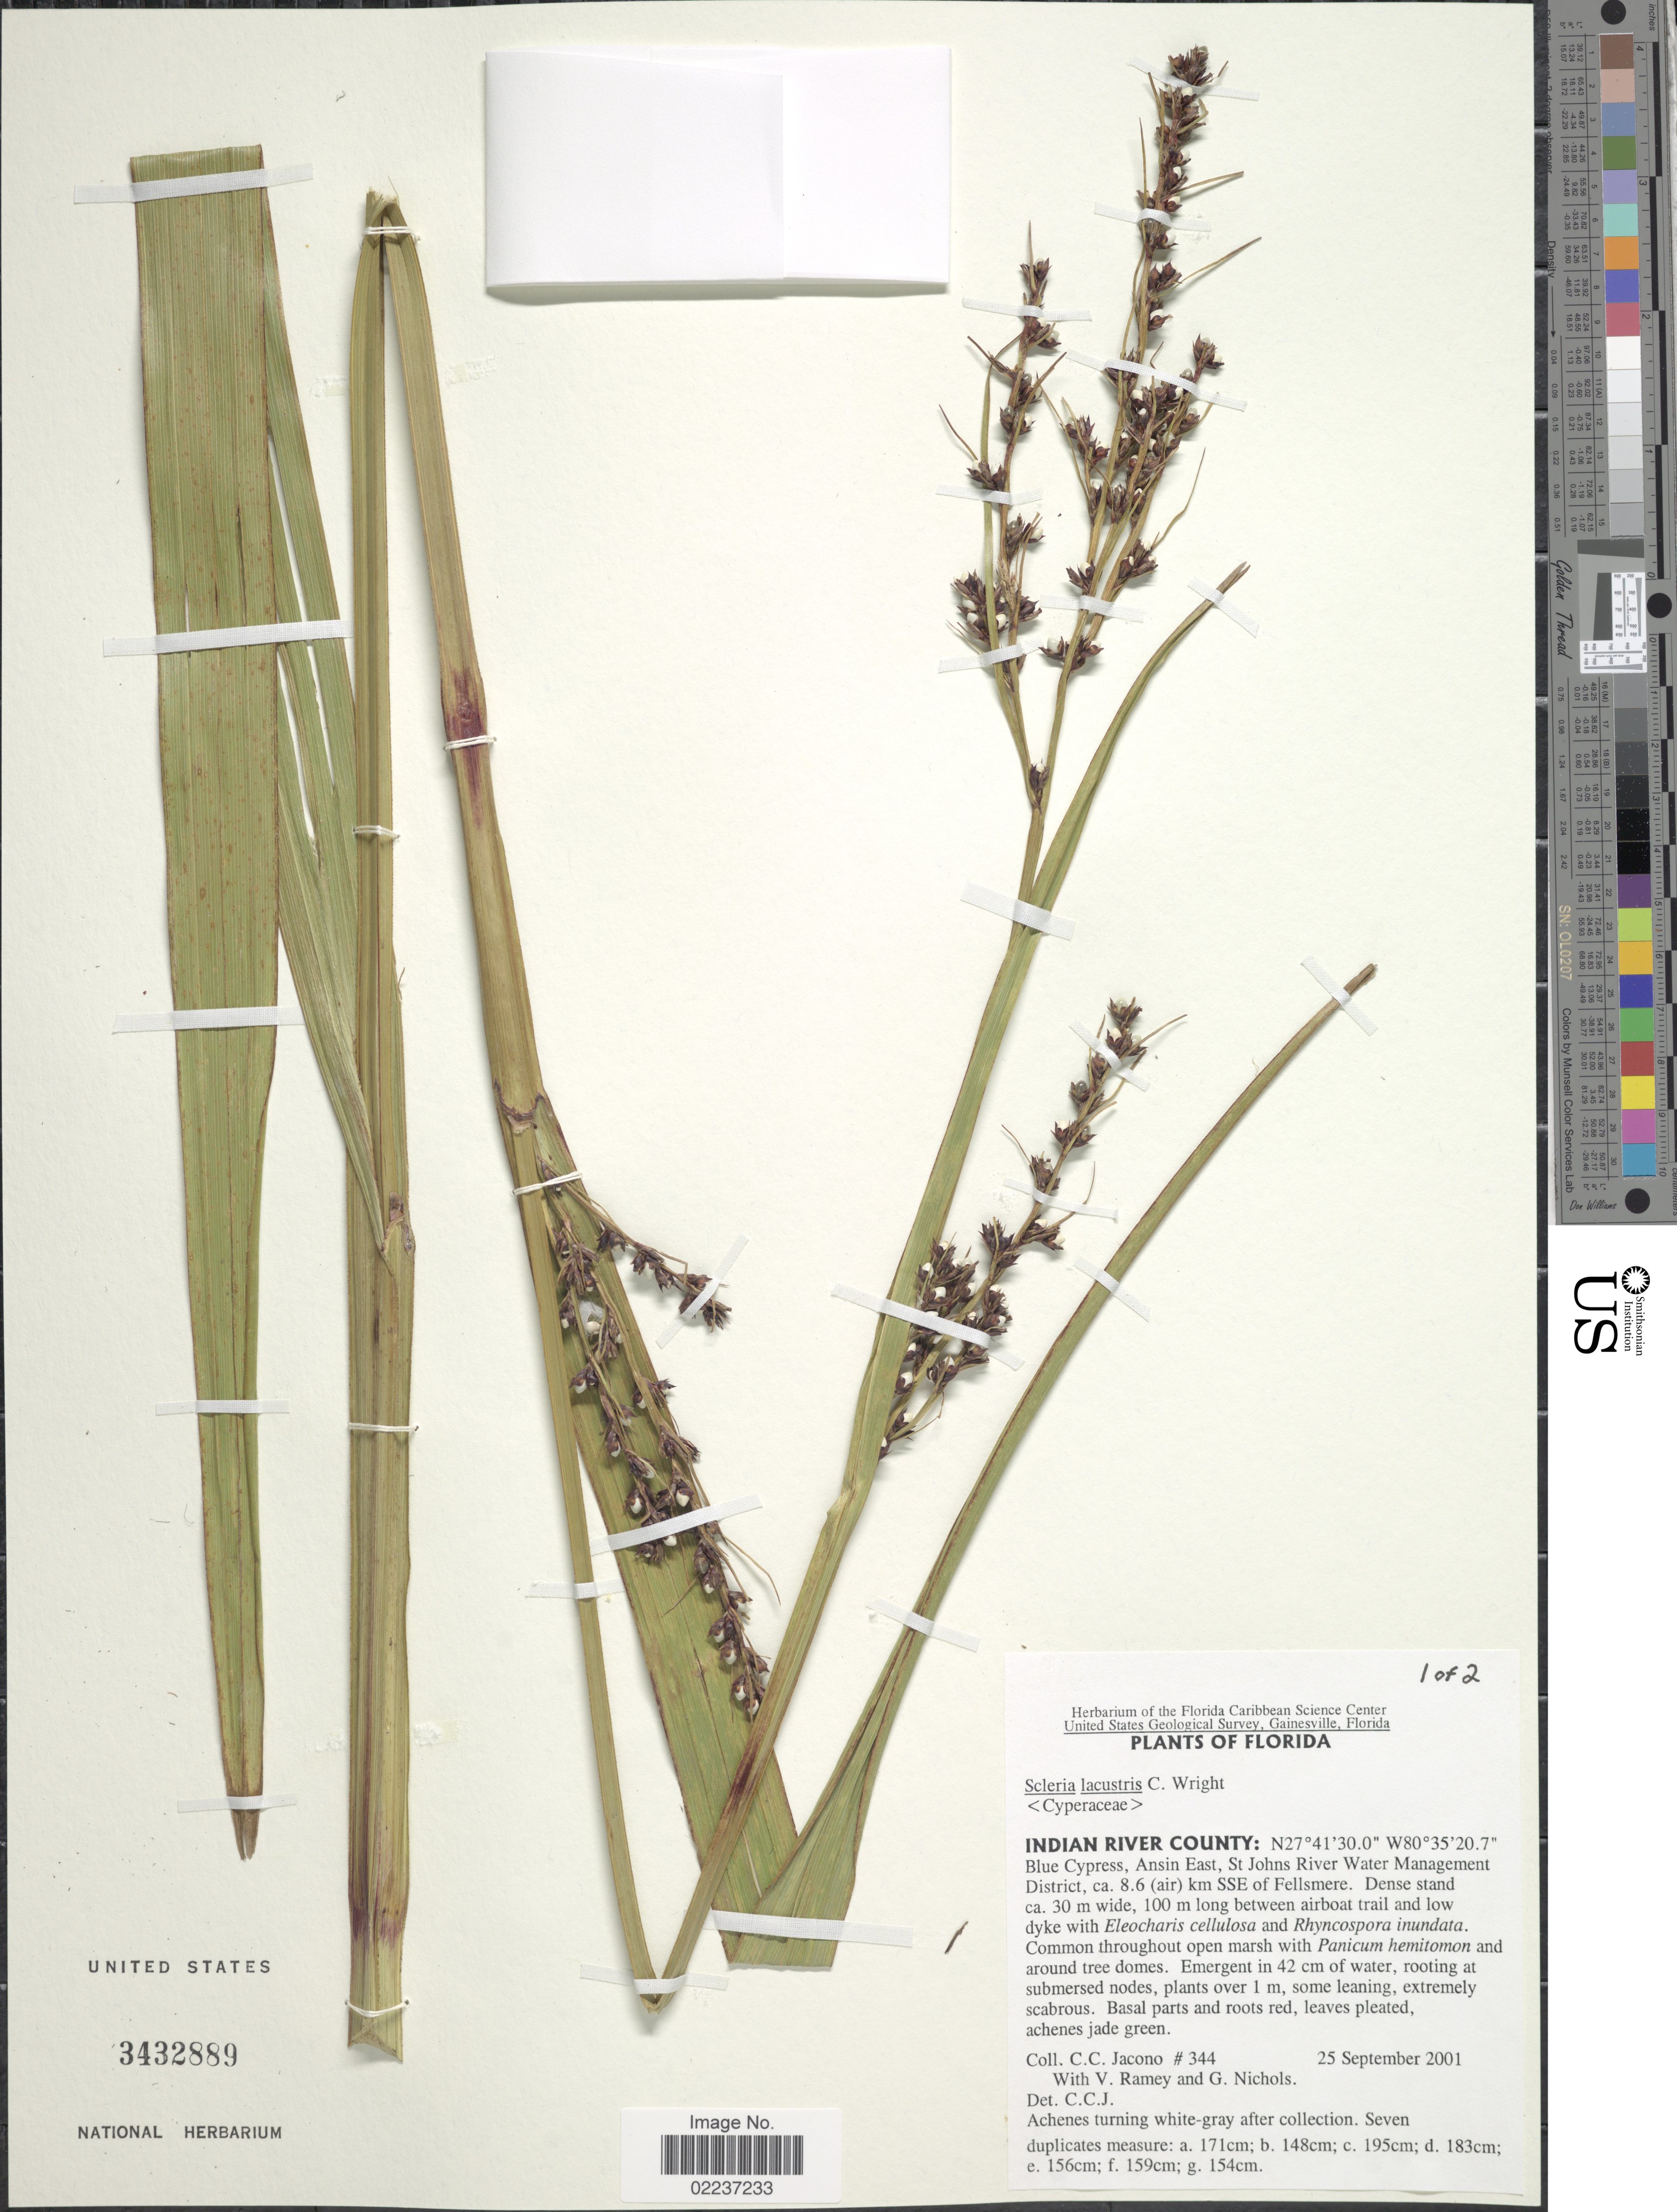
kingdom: Plantae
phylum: Tracheophyta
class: Liliopsida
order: Poales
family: Cyperaceae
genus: Scleria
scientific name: Scleria lacustris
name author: C. Wright in Sauvalle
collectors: C. Jacono, V. Ramey & G. Nichols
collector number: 344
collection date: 2001-09-25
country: United States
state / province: Florida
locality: Indian River County: Blue Cypress, Ansin East, St. Johns River Water Management District, ca. 8.6 (air) km SSE of Fellsmere. Dense stand ca. 30 m wide, 100 m long between airboat trail and low dyke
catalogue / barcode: US 3432889